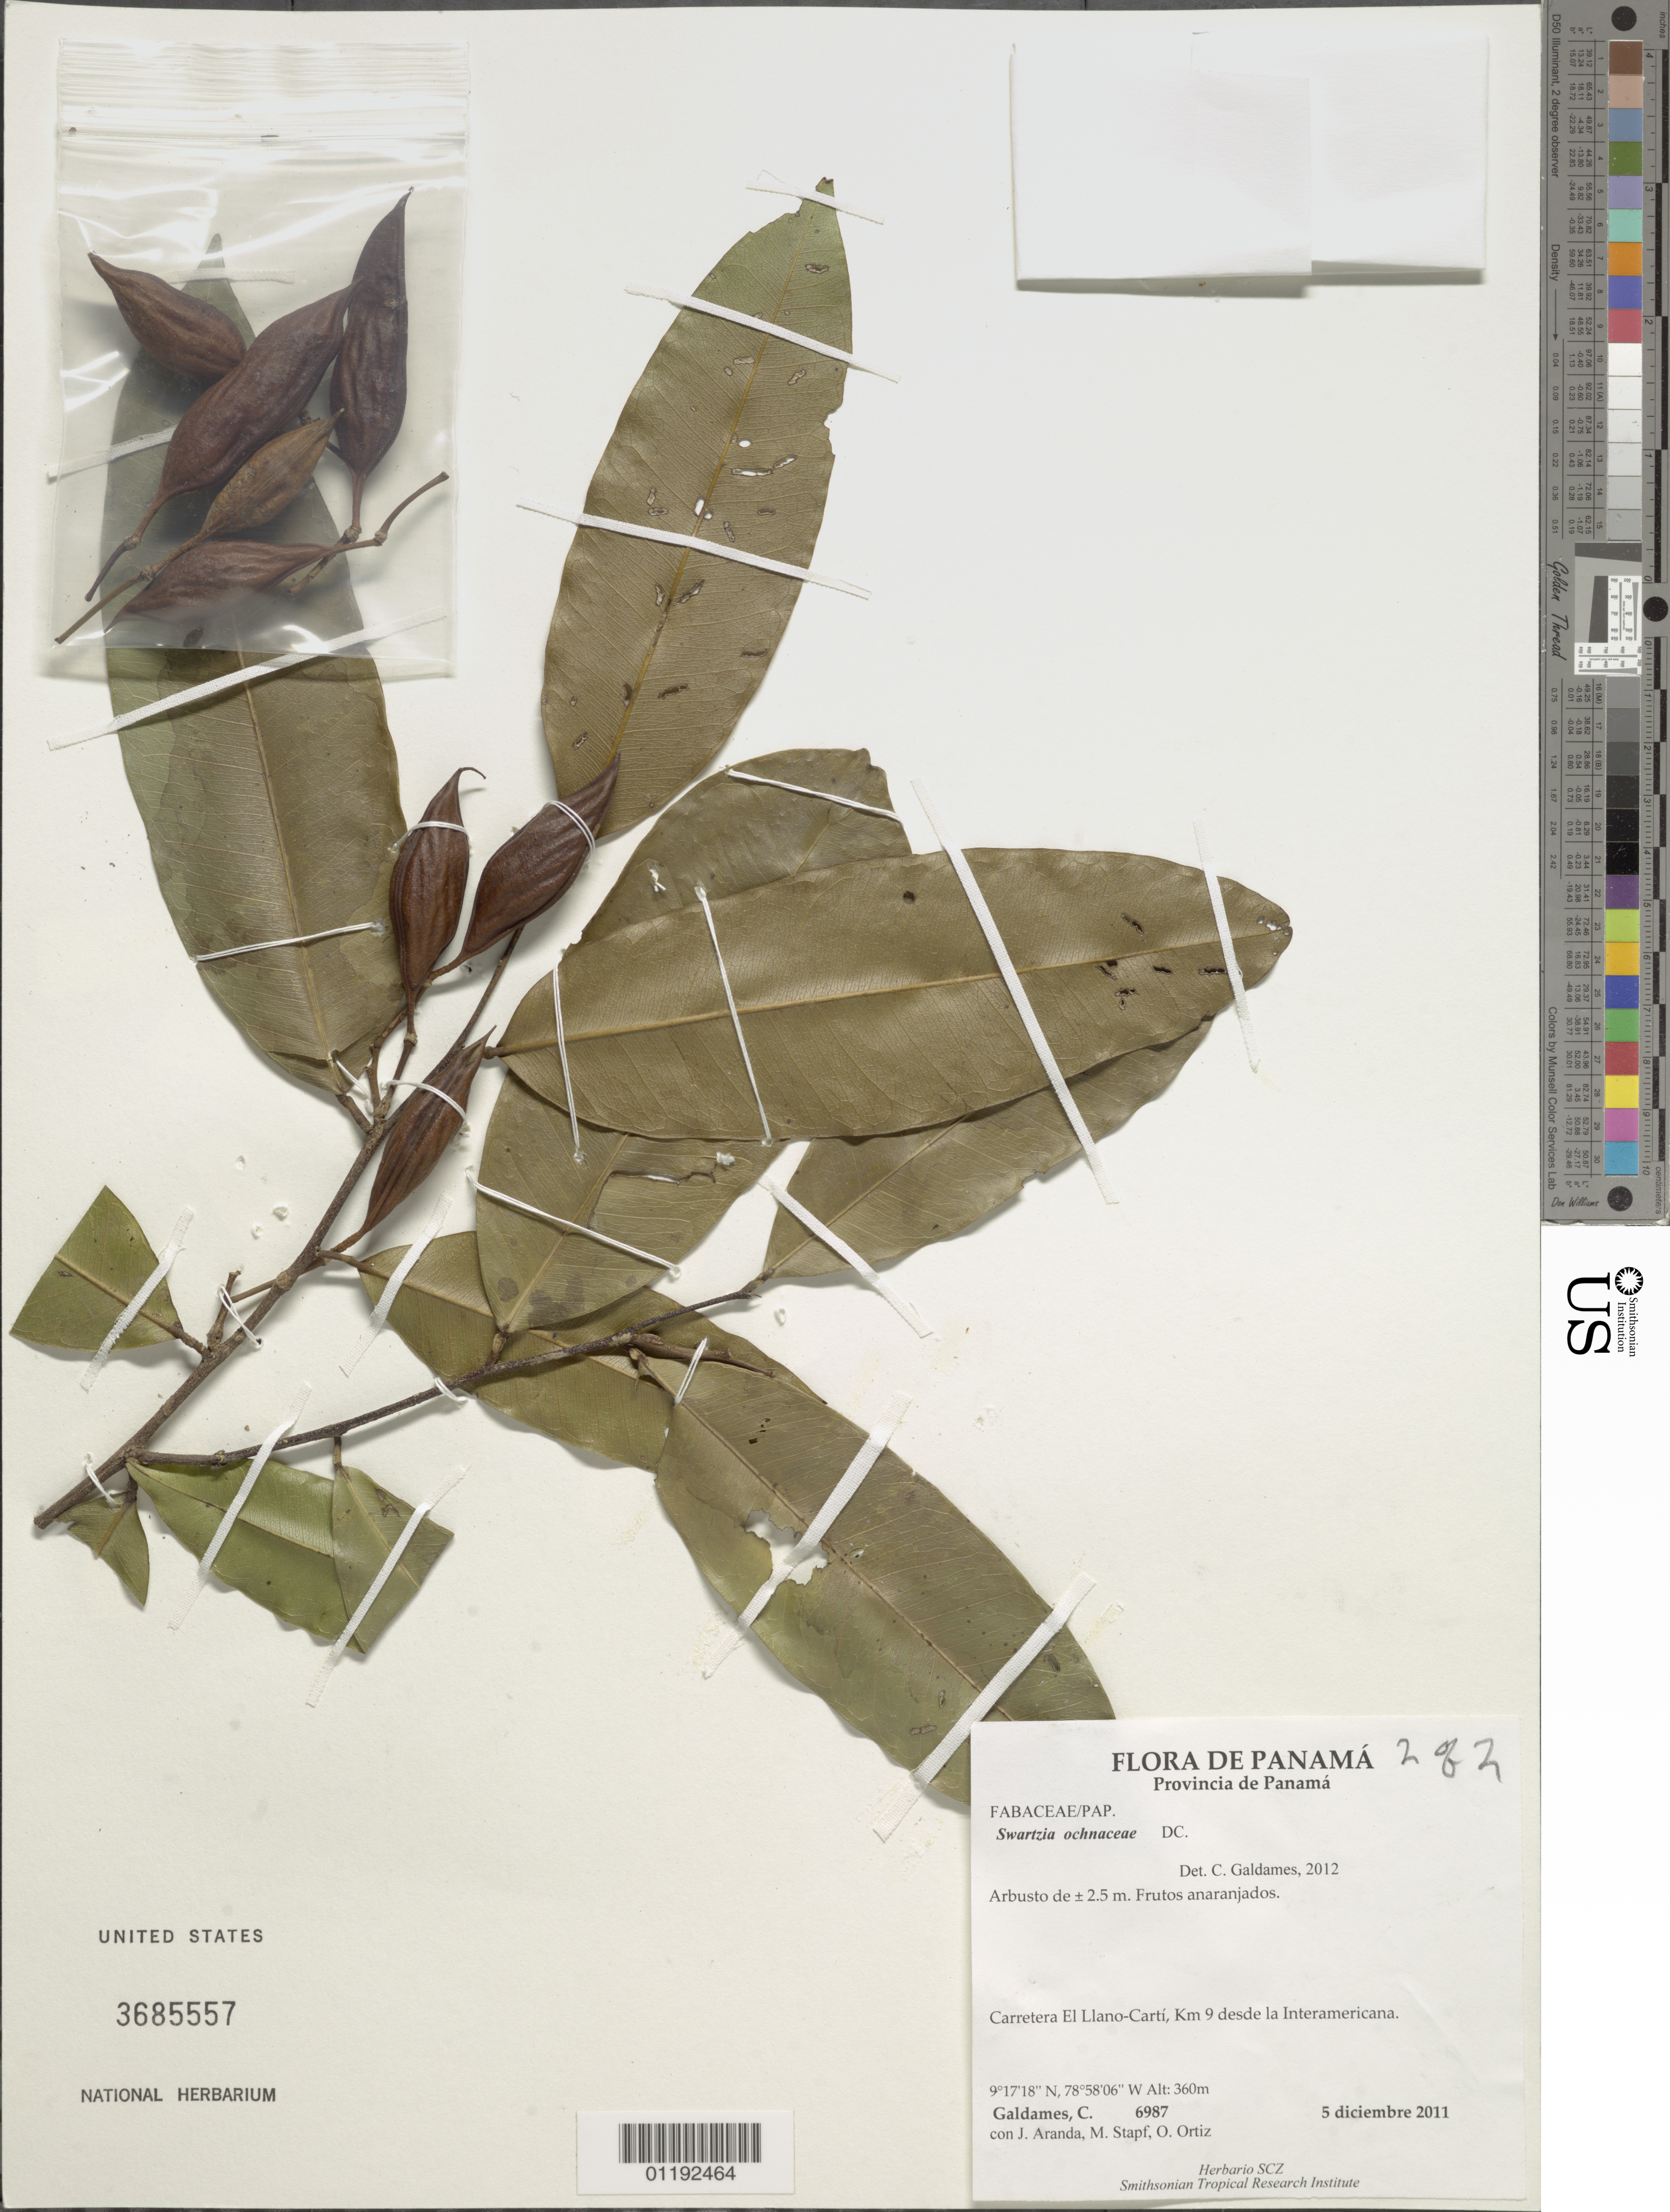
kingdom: Plantae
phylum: Tracheophyta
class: Magnoliopsida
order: Fabales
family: Fabaceae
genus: Swartzia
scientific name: Swartzia ochnacea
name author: DC.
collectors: C. Galdames, M. Stapf, J. Aranda & O. O. Ortiz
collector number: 6987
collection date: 2011-12-05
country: Panama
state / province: Panamá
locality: Carretera El Llano- Carti, km 9 desde la Interamericana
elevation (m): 360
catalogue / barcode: US 3685557